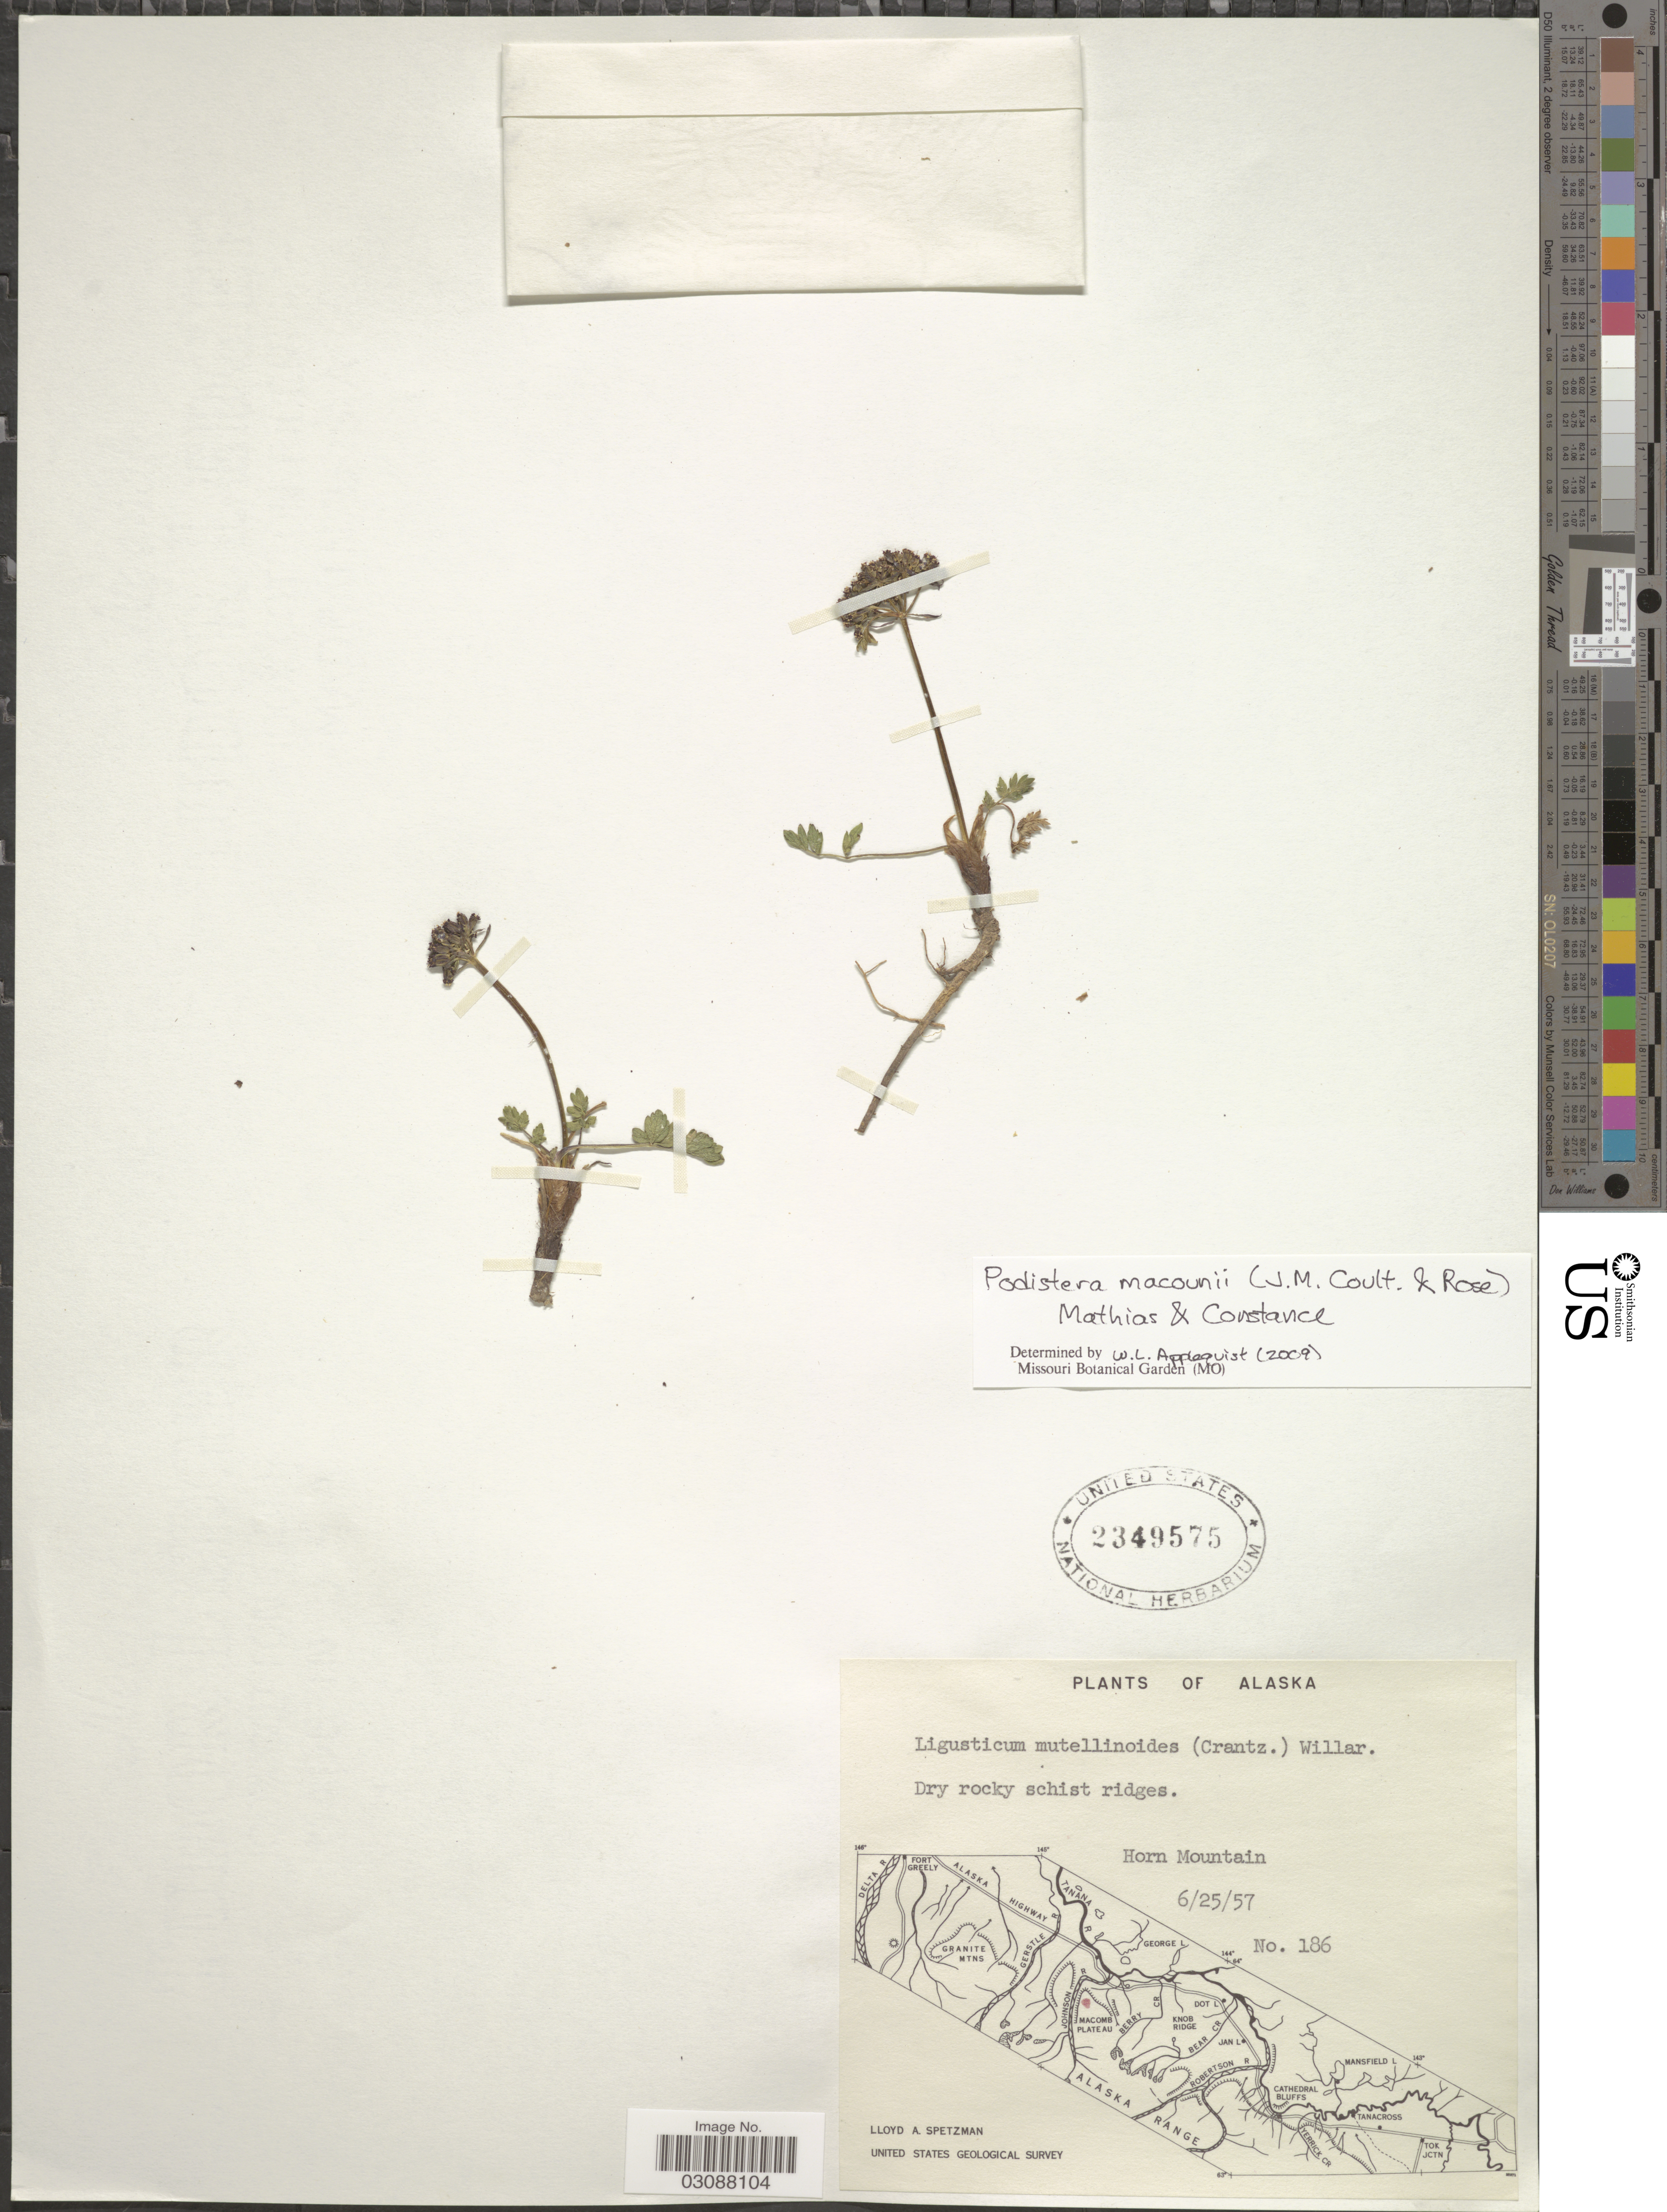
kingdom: Plantae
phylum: Tracheophyta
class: Magnoliopsida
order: Apiales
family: Apiaceae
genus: Podistera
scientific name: Podistera macounii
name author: (J.M. Coult. & Rose) Mathias & Constance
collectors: L. Spetzman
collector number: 186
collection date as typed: Transcribed d/m/y: 25/6/57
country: United States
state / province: Alaska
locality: Horn Mountain.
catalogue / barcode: US 2349575